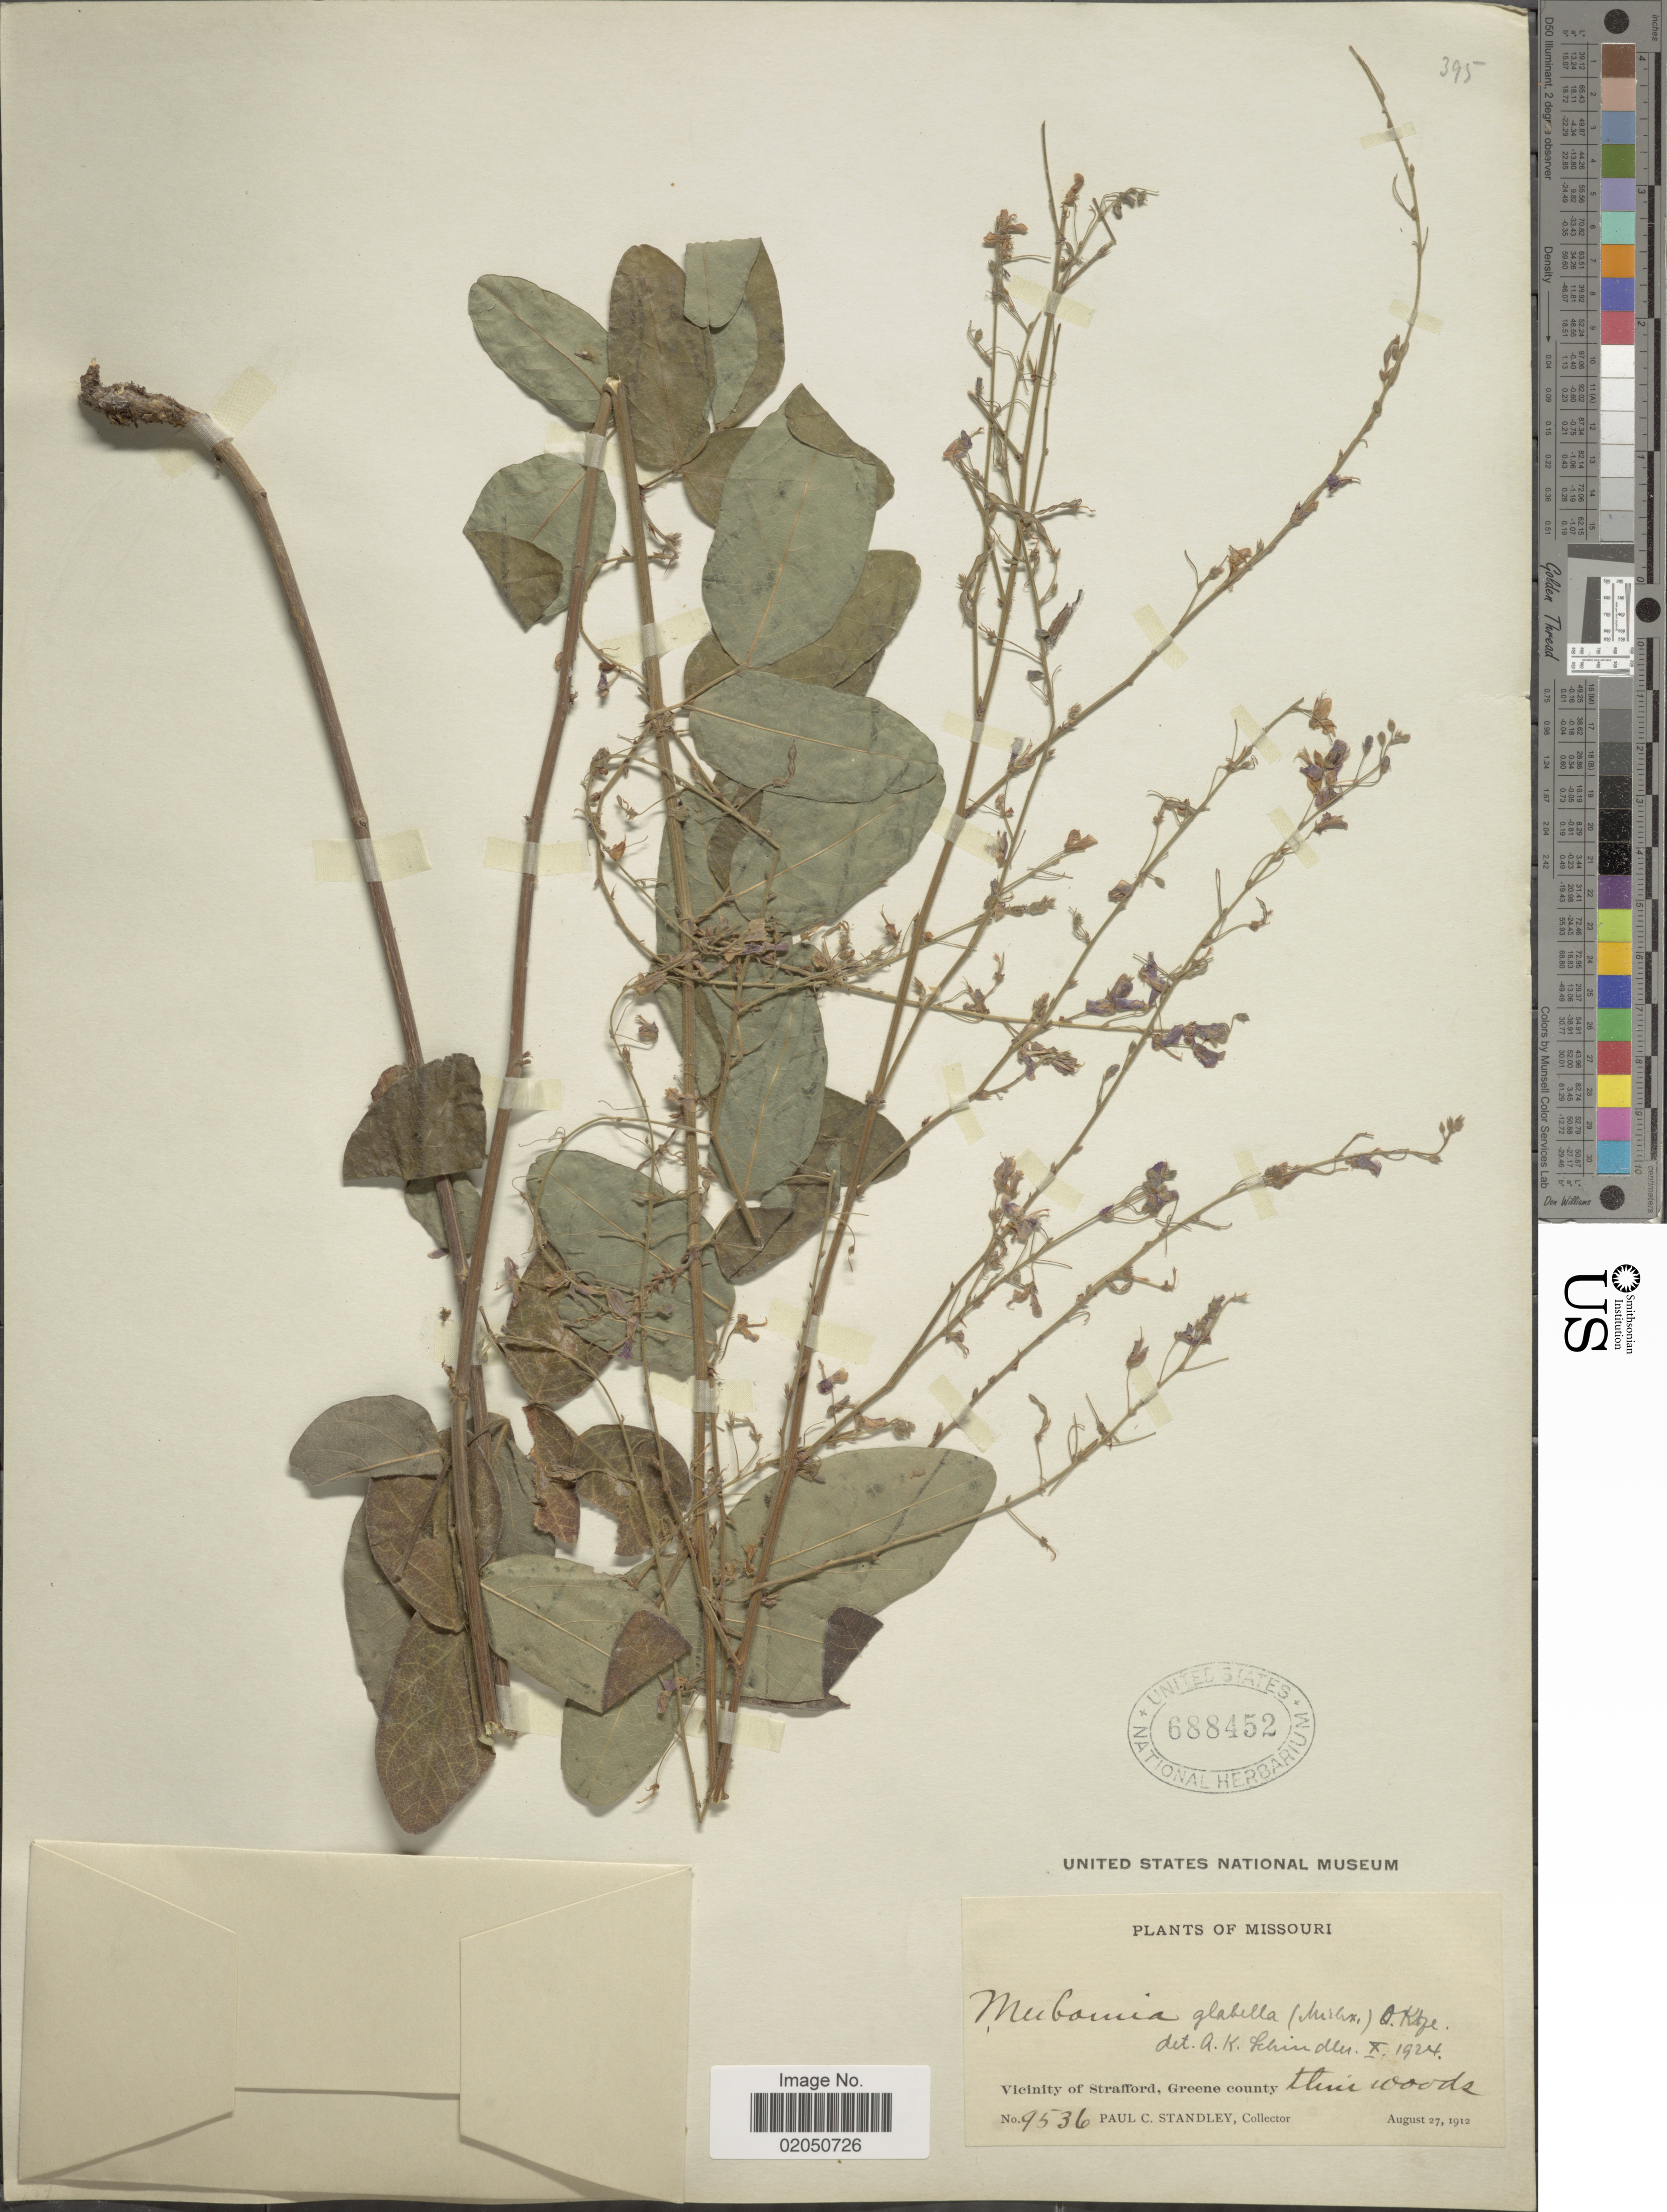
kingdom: Plantae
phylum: Tracheophyta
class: Magnoliopsida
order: Fabales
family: Fabaceae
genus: Desmodium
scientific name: Desmodium glabellum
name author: (Michx.) DC.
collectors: P. C. Standley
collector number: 9536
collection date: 1912-08-27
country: United States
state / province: Missouri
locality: Vicinity of Strafford, Greene County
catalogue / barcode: US 688452